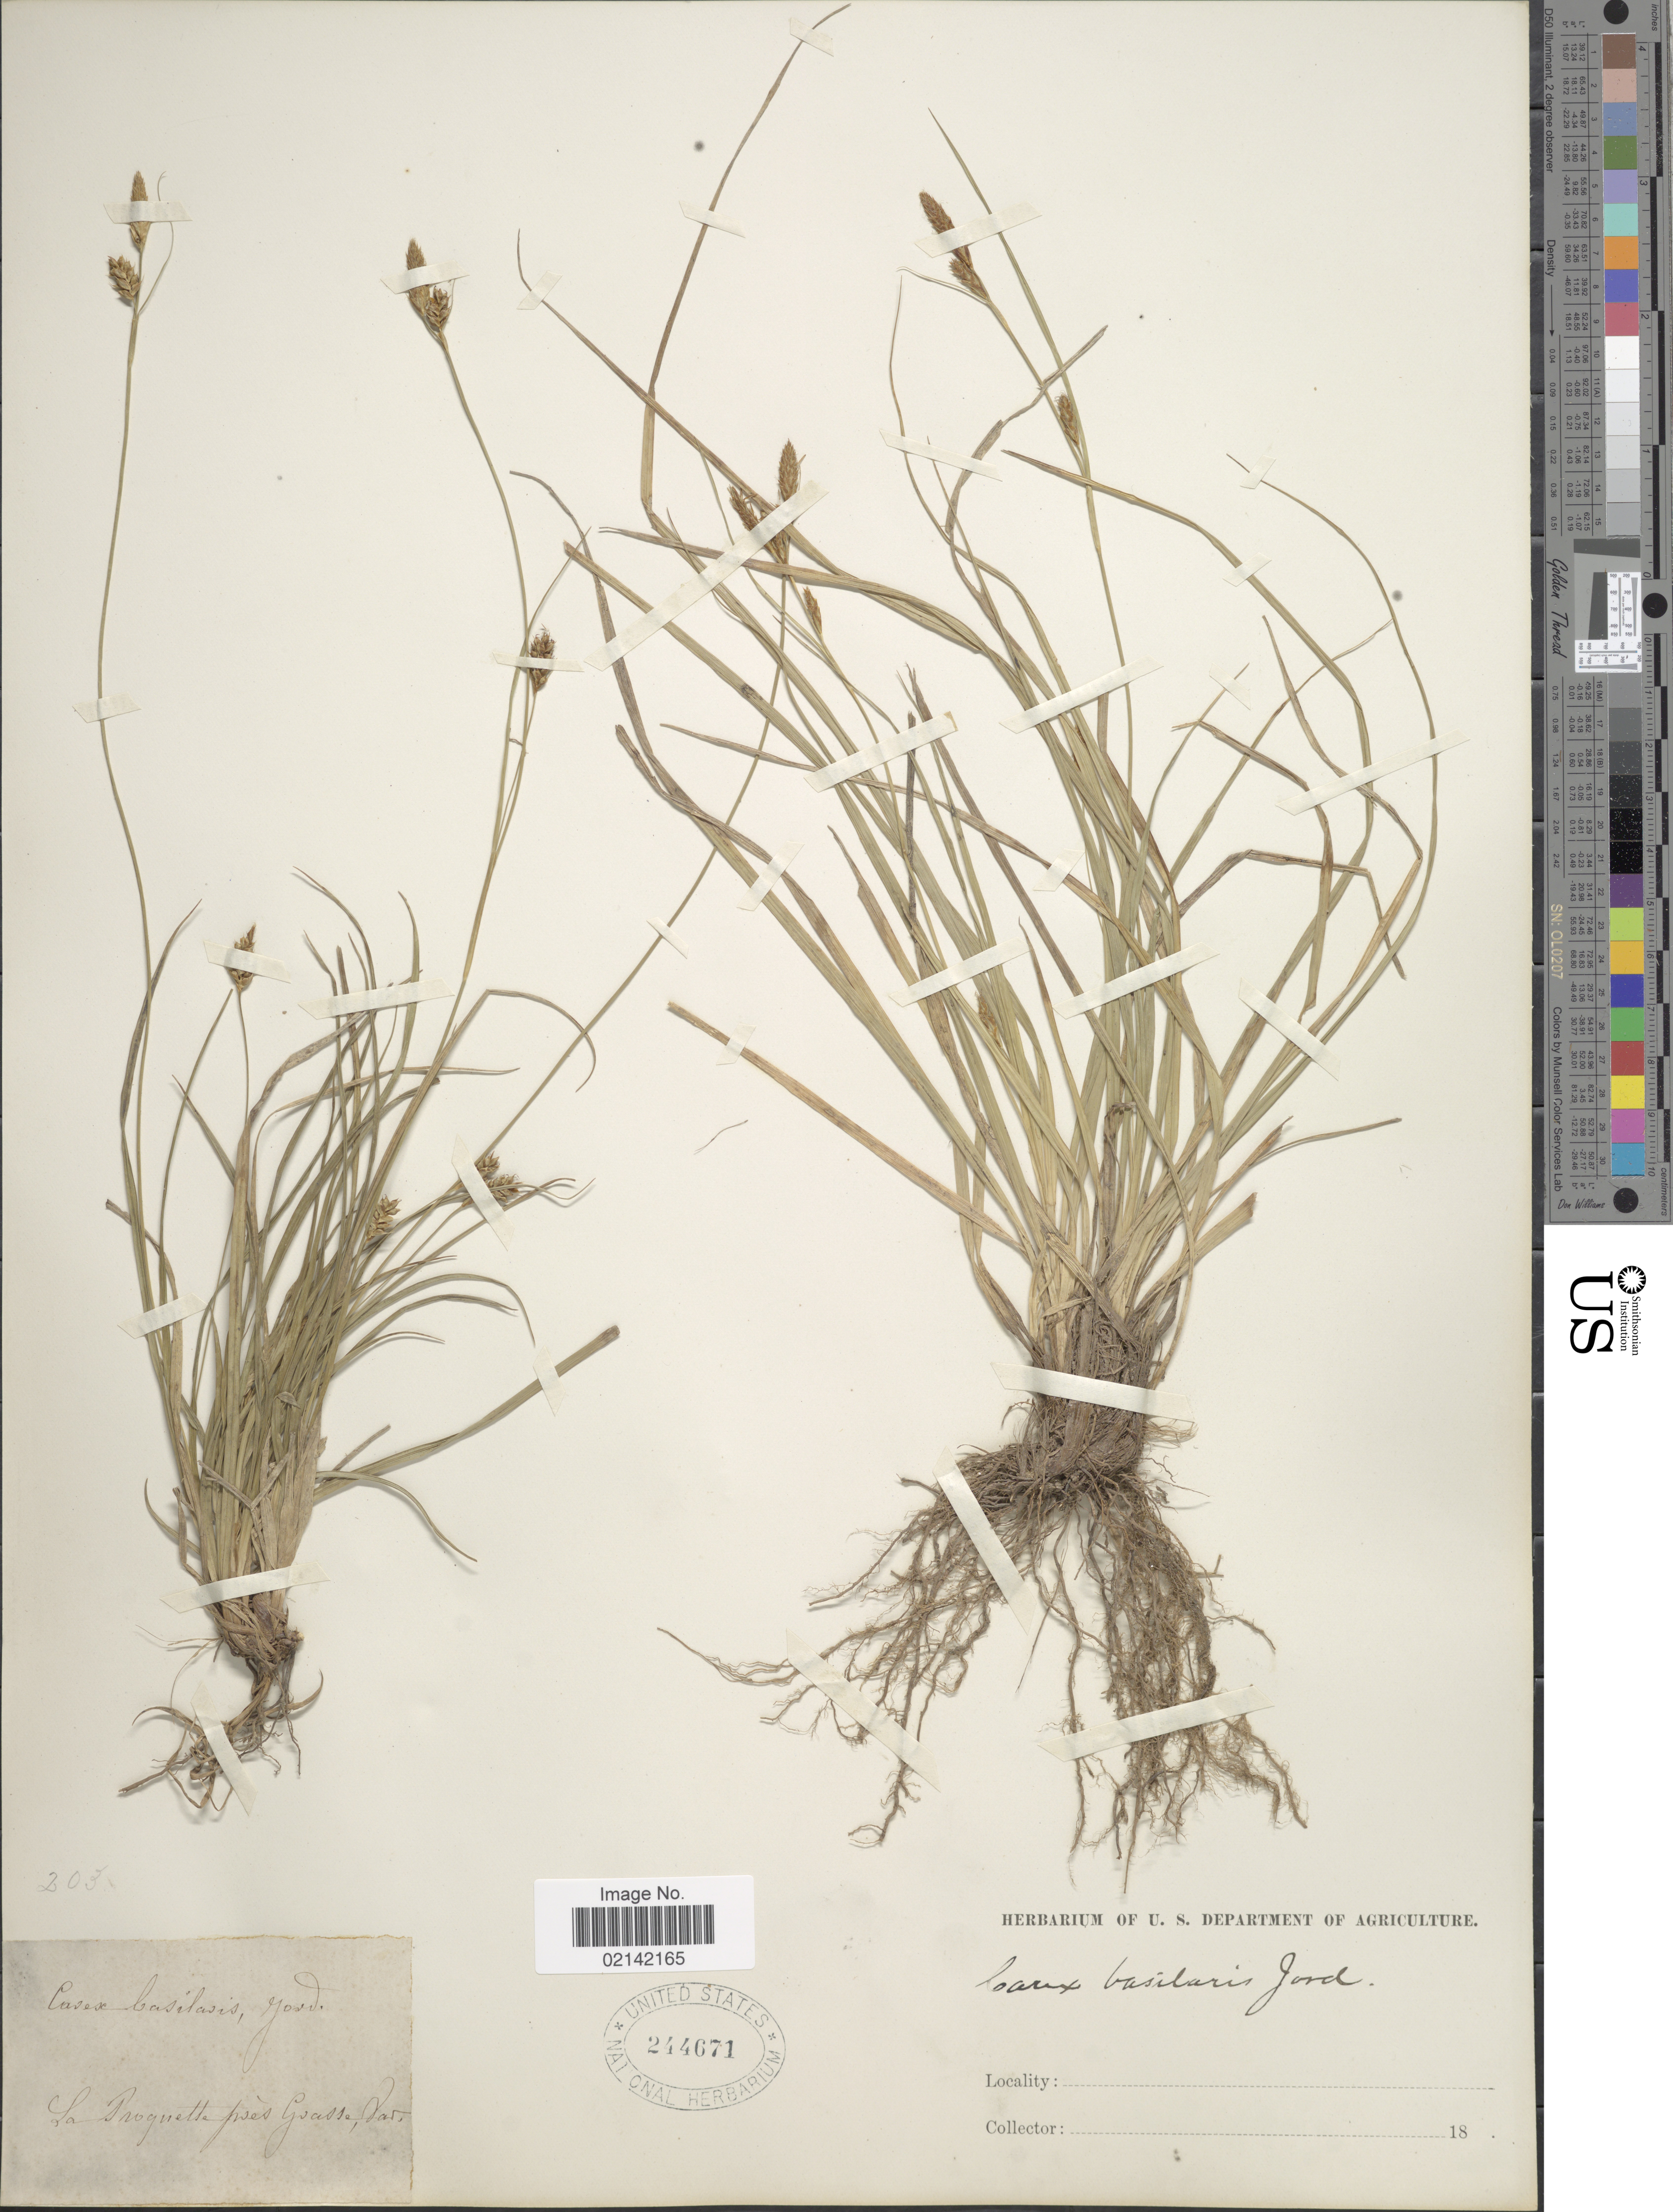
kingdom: Plantae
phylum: Tracheophyta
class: Liliopsida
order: Poales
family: Cyperaceae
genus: Carex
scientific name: Carex depressa subsp. basiliaris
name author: (Jord.) Cif. & Giacom.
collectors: ex herb. U. S. Department of Agriculture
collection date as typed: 18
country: France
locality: La Proguette pres Guasse, Var.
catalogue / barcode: US 244671